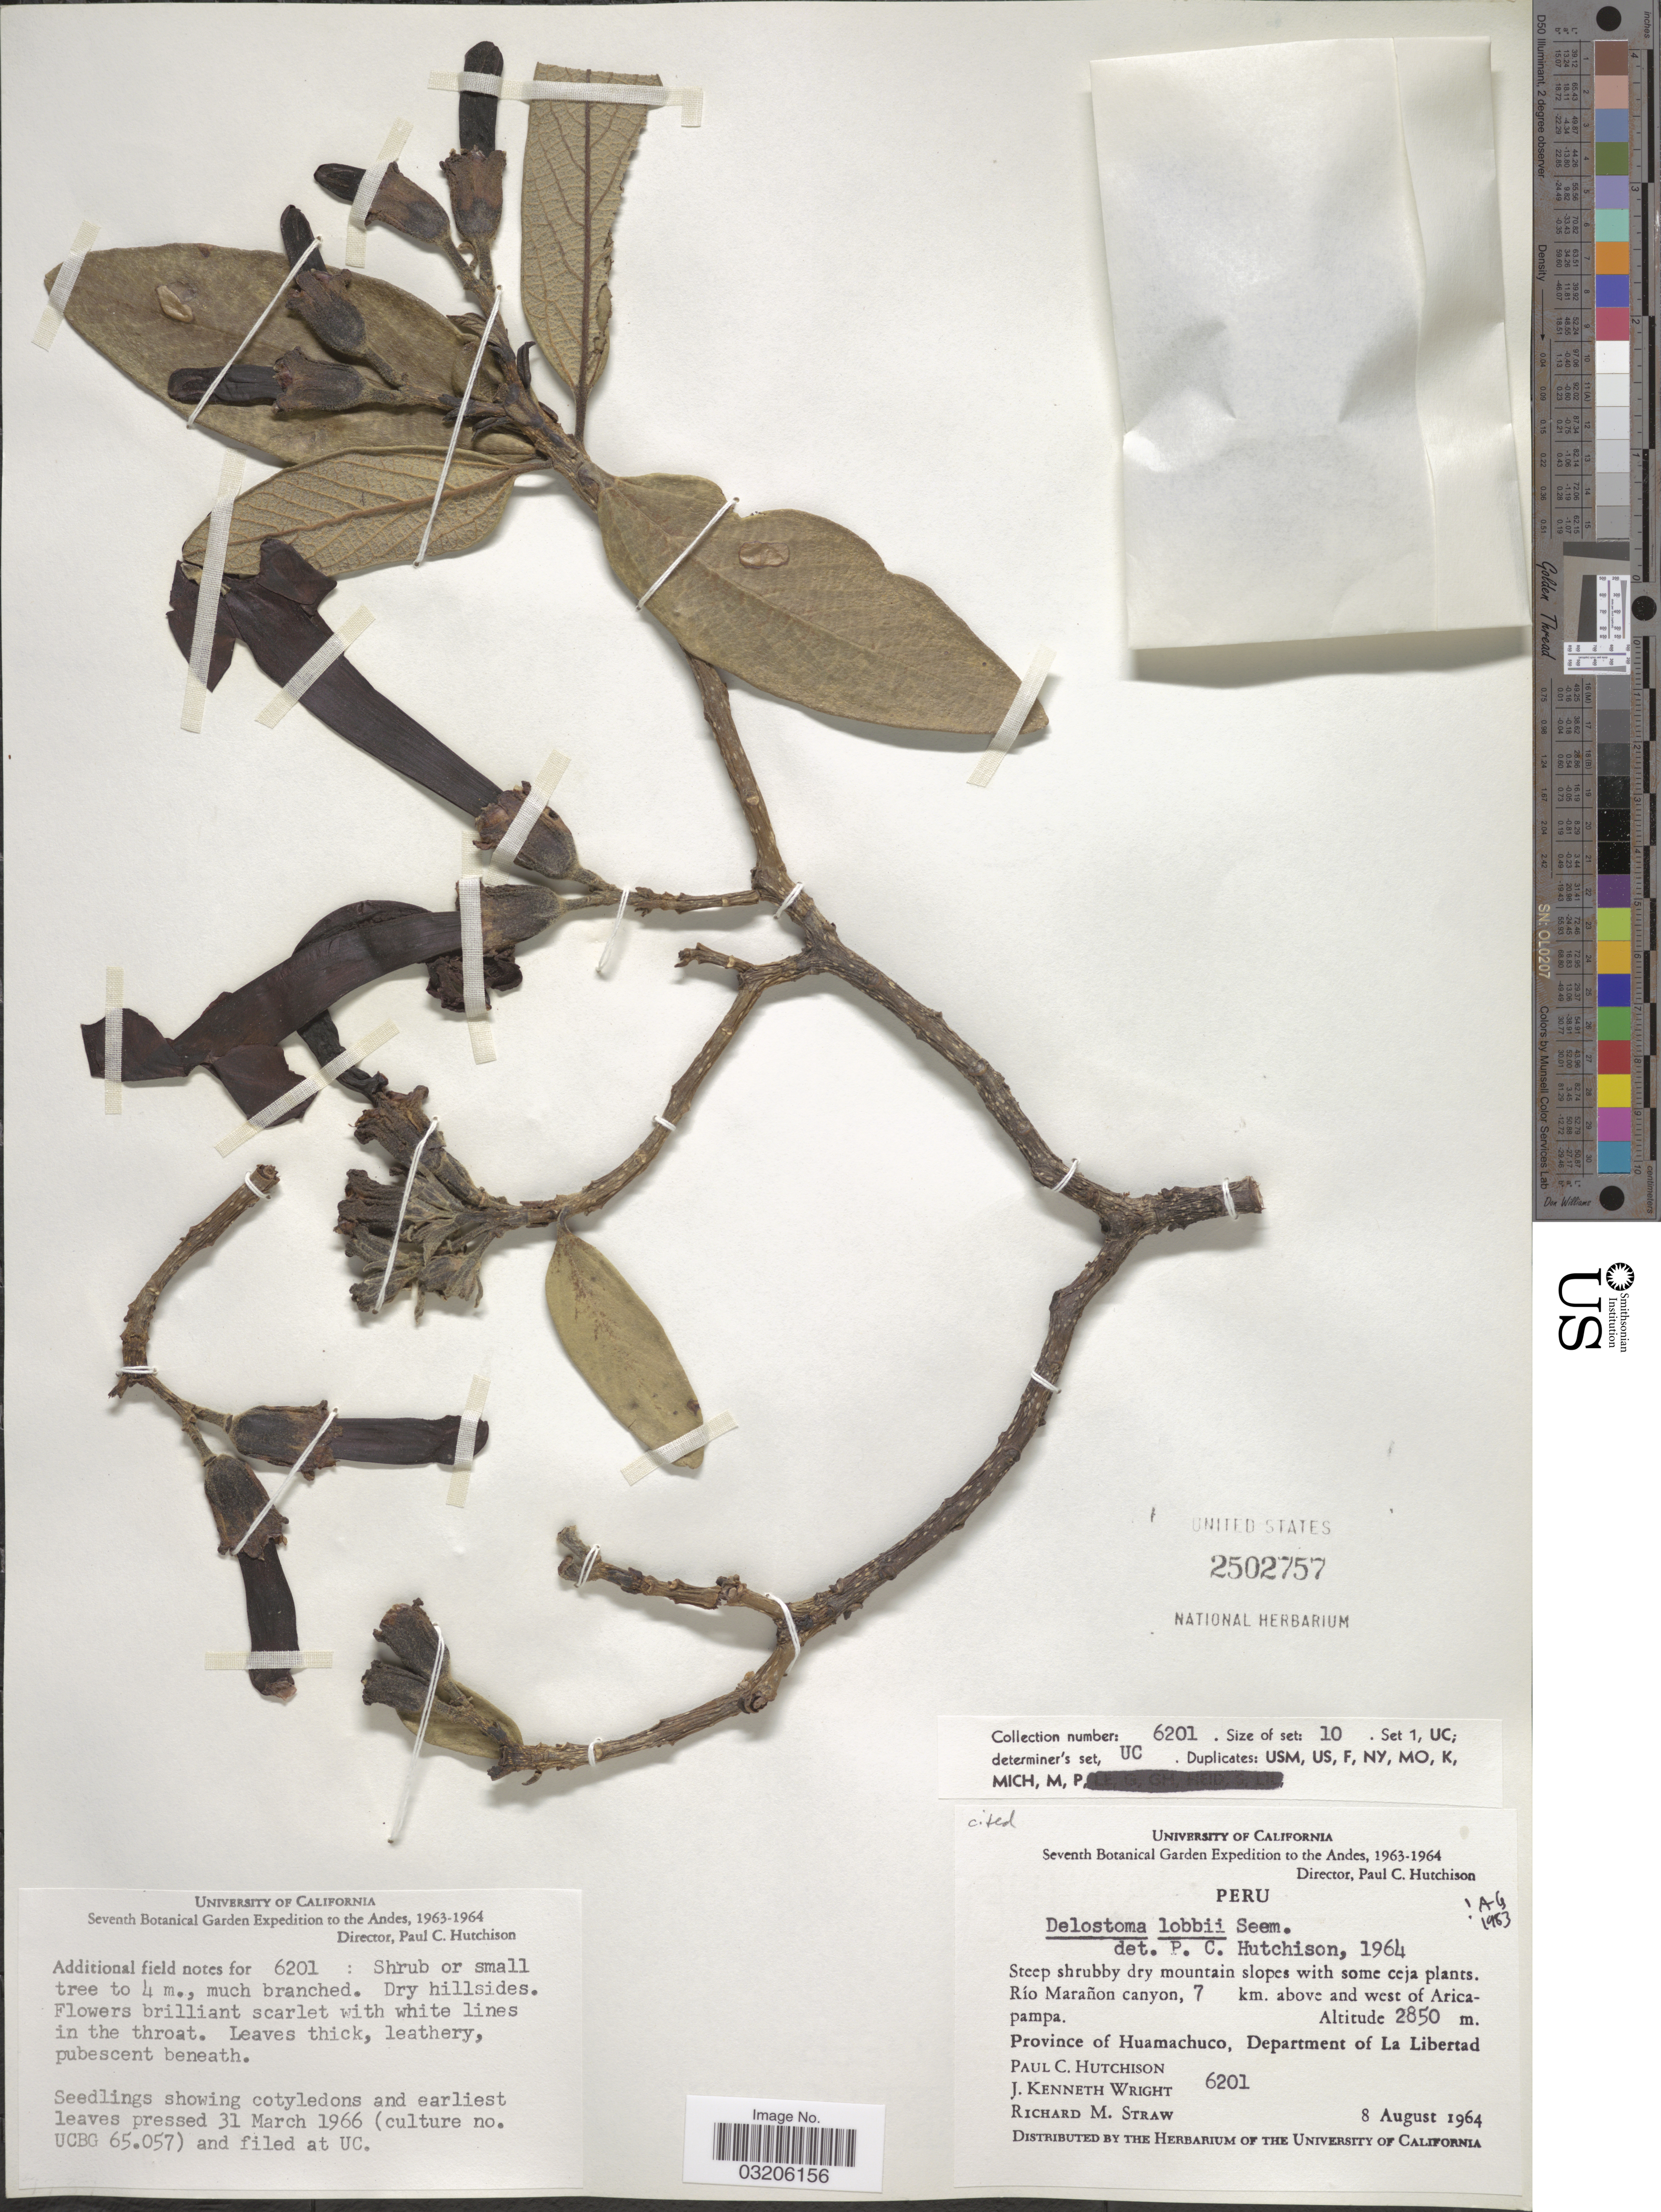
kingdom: Plantae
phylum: Tracheophyta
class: Magnoliopsida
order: Lamiales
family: Bignoniaceae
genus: Delostoma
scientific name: Delostoma lobbii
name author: Seem.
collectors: P. C. Hutchison, J. K. Wright & R. M. Straw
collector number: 6201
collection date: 1964-08-08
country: Peru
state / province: La Libertad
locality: The Andes. Río Marañon canyon, 7 km above and west of Arica-pampa. Province of Huamachuco, Department of La Libertad.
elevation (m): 2850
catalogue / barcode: US 2502757